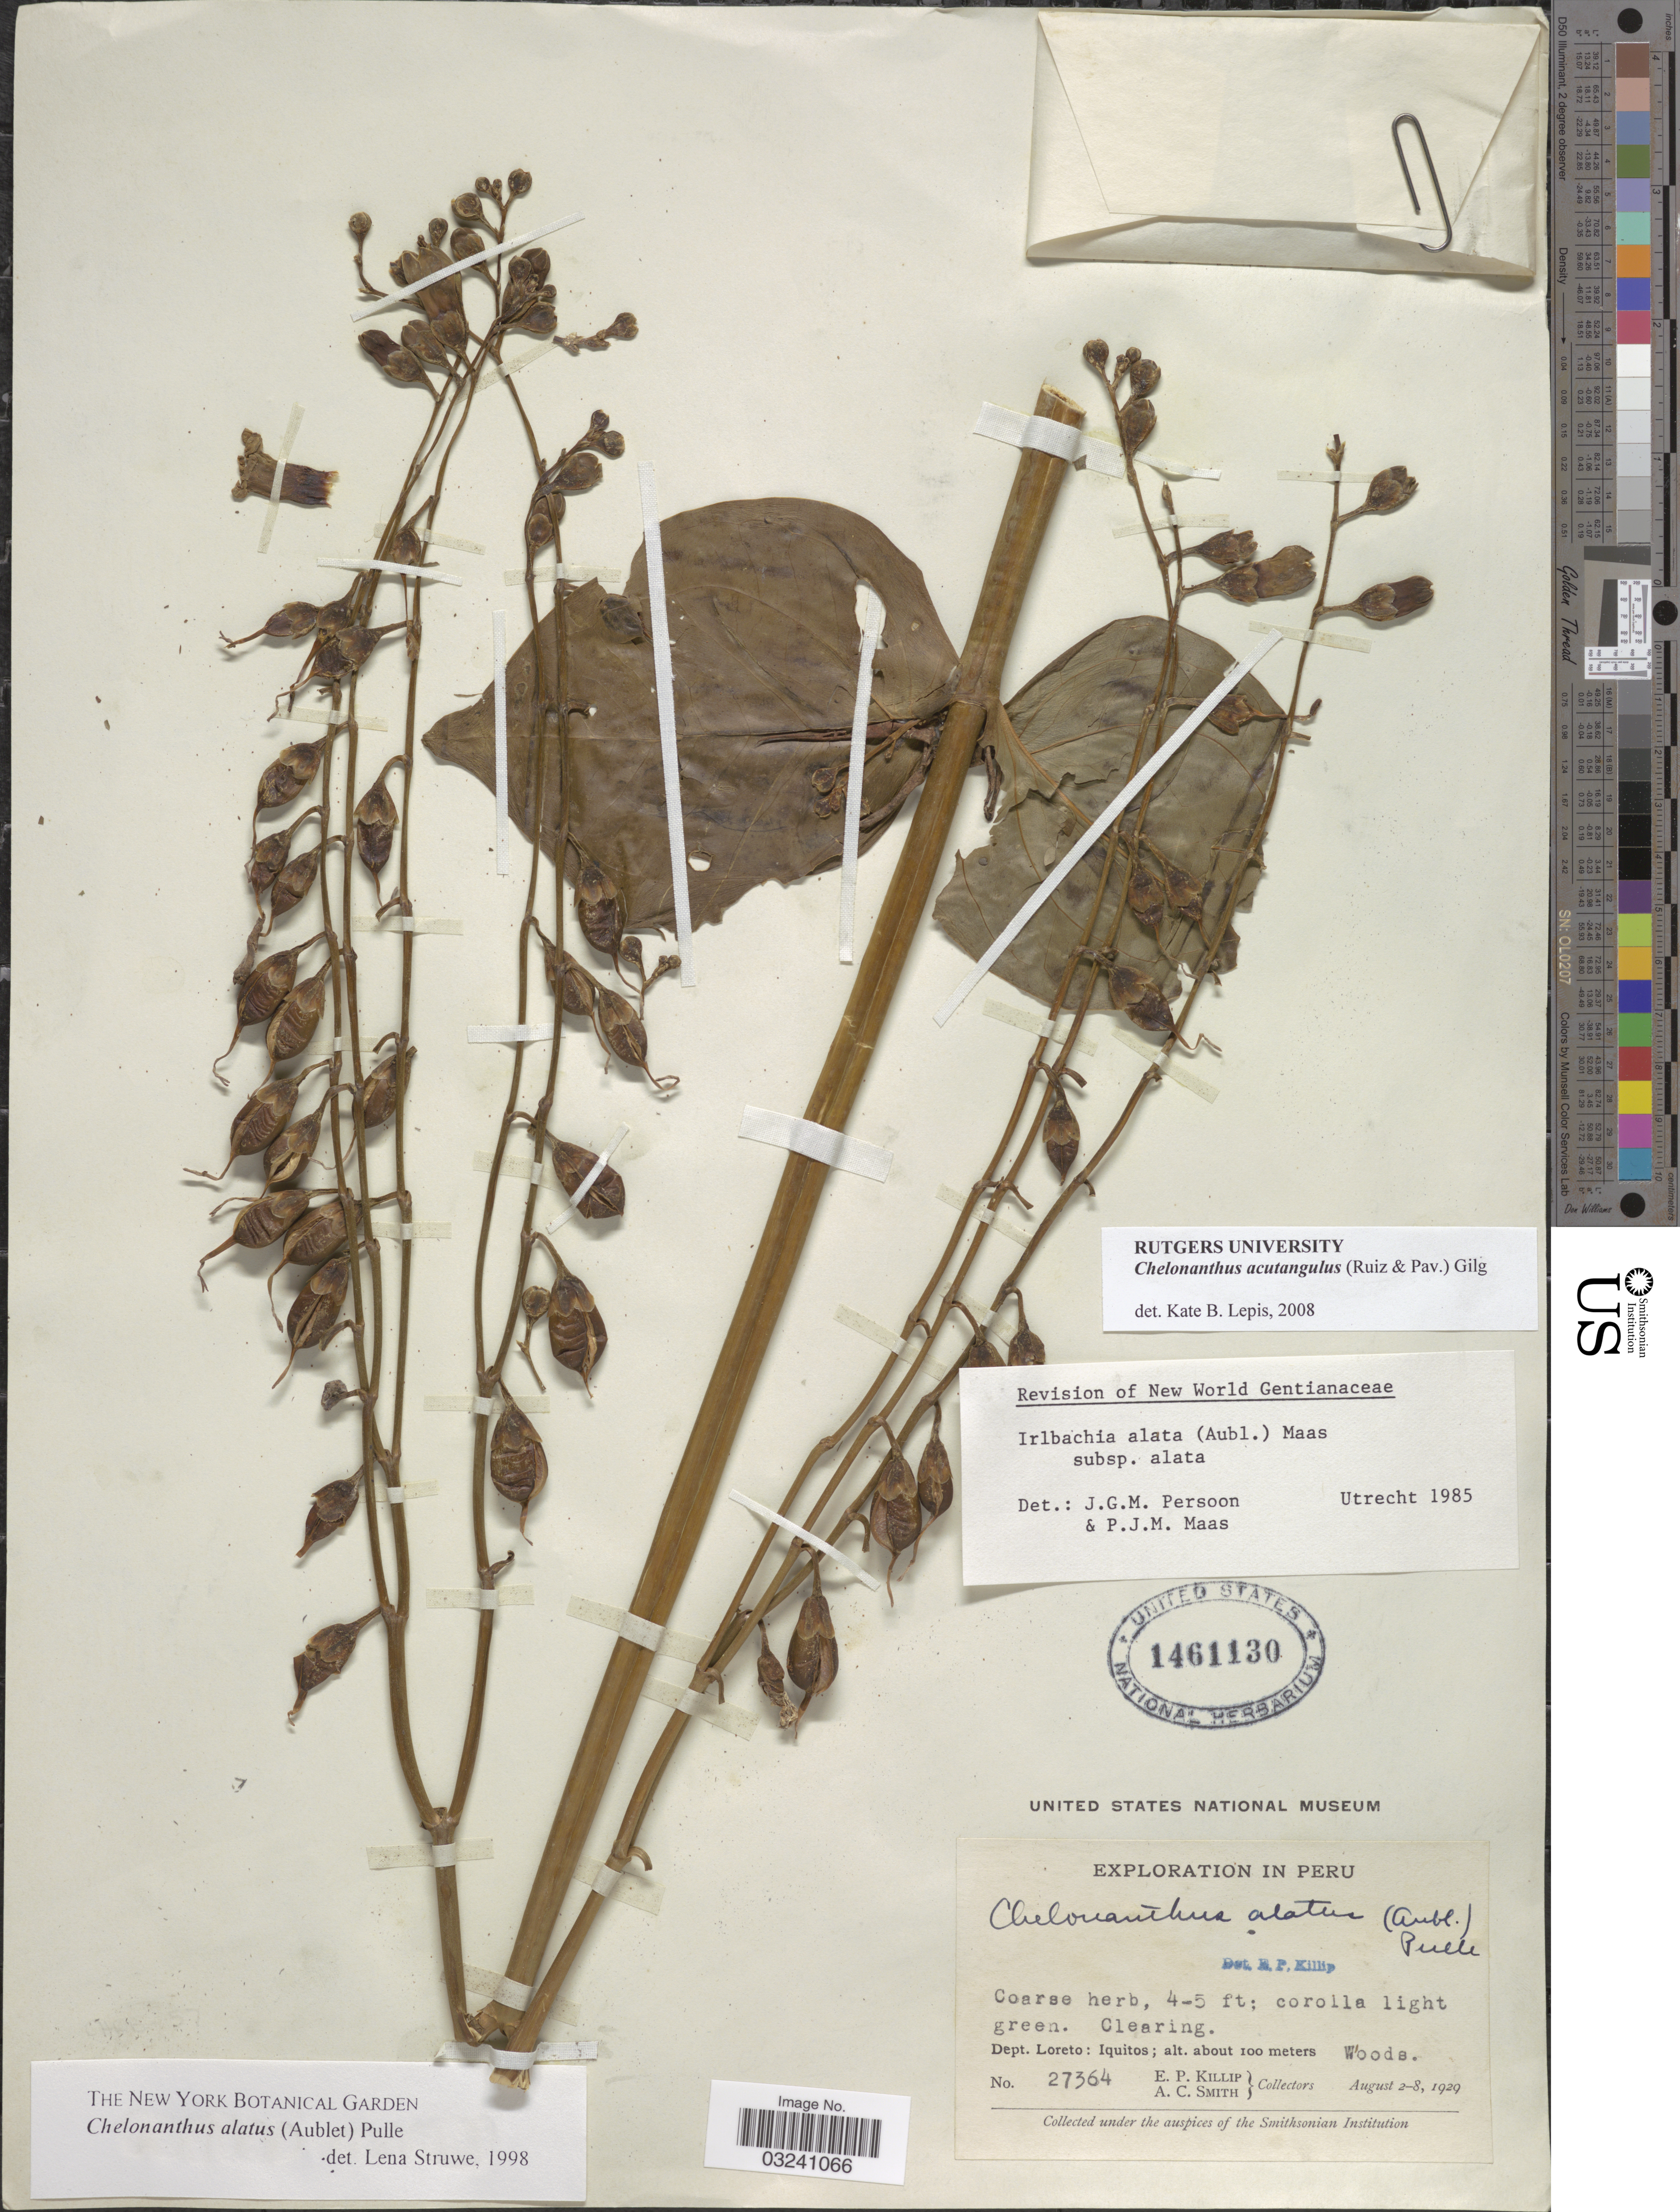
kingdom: Plantae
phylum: Tracheophyta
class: Magnoliopsida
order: Gentianales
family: Gentianaceae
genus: Chelonanthus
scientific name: Chelonanthus acutangulus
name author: (Ruiz & Pav.) Gilg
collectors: E. P. Killip & A. C. Smith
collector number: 27364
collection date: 1929-08-02/1929-08-08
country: Peru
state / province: Loreto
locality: Dept. Loreto: Iquitos.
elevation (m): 100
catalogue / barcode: US 1461130